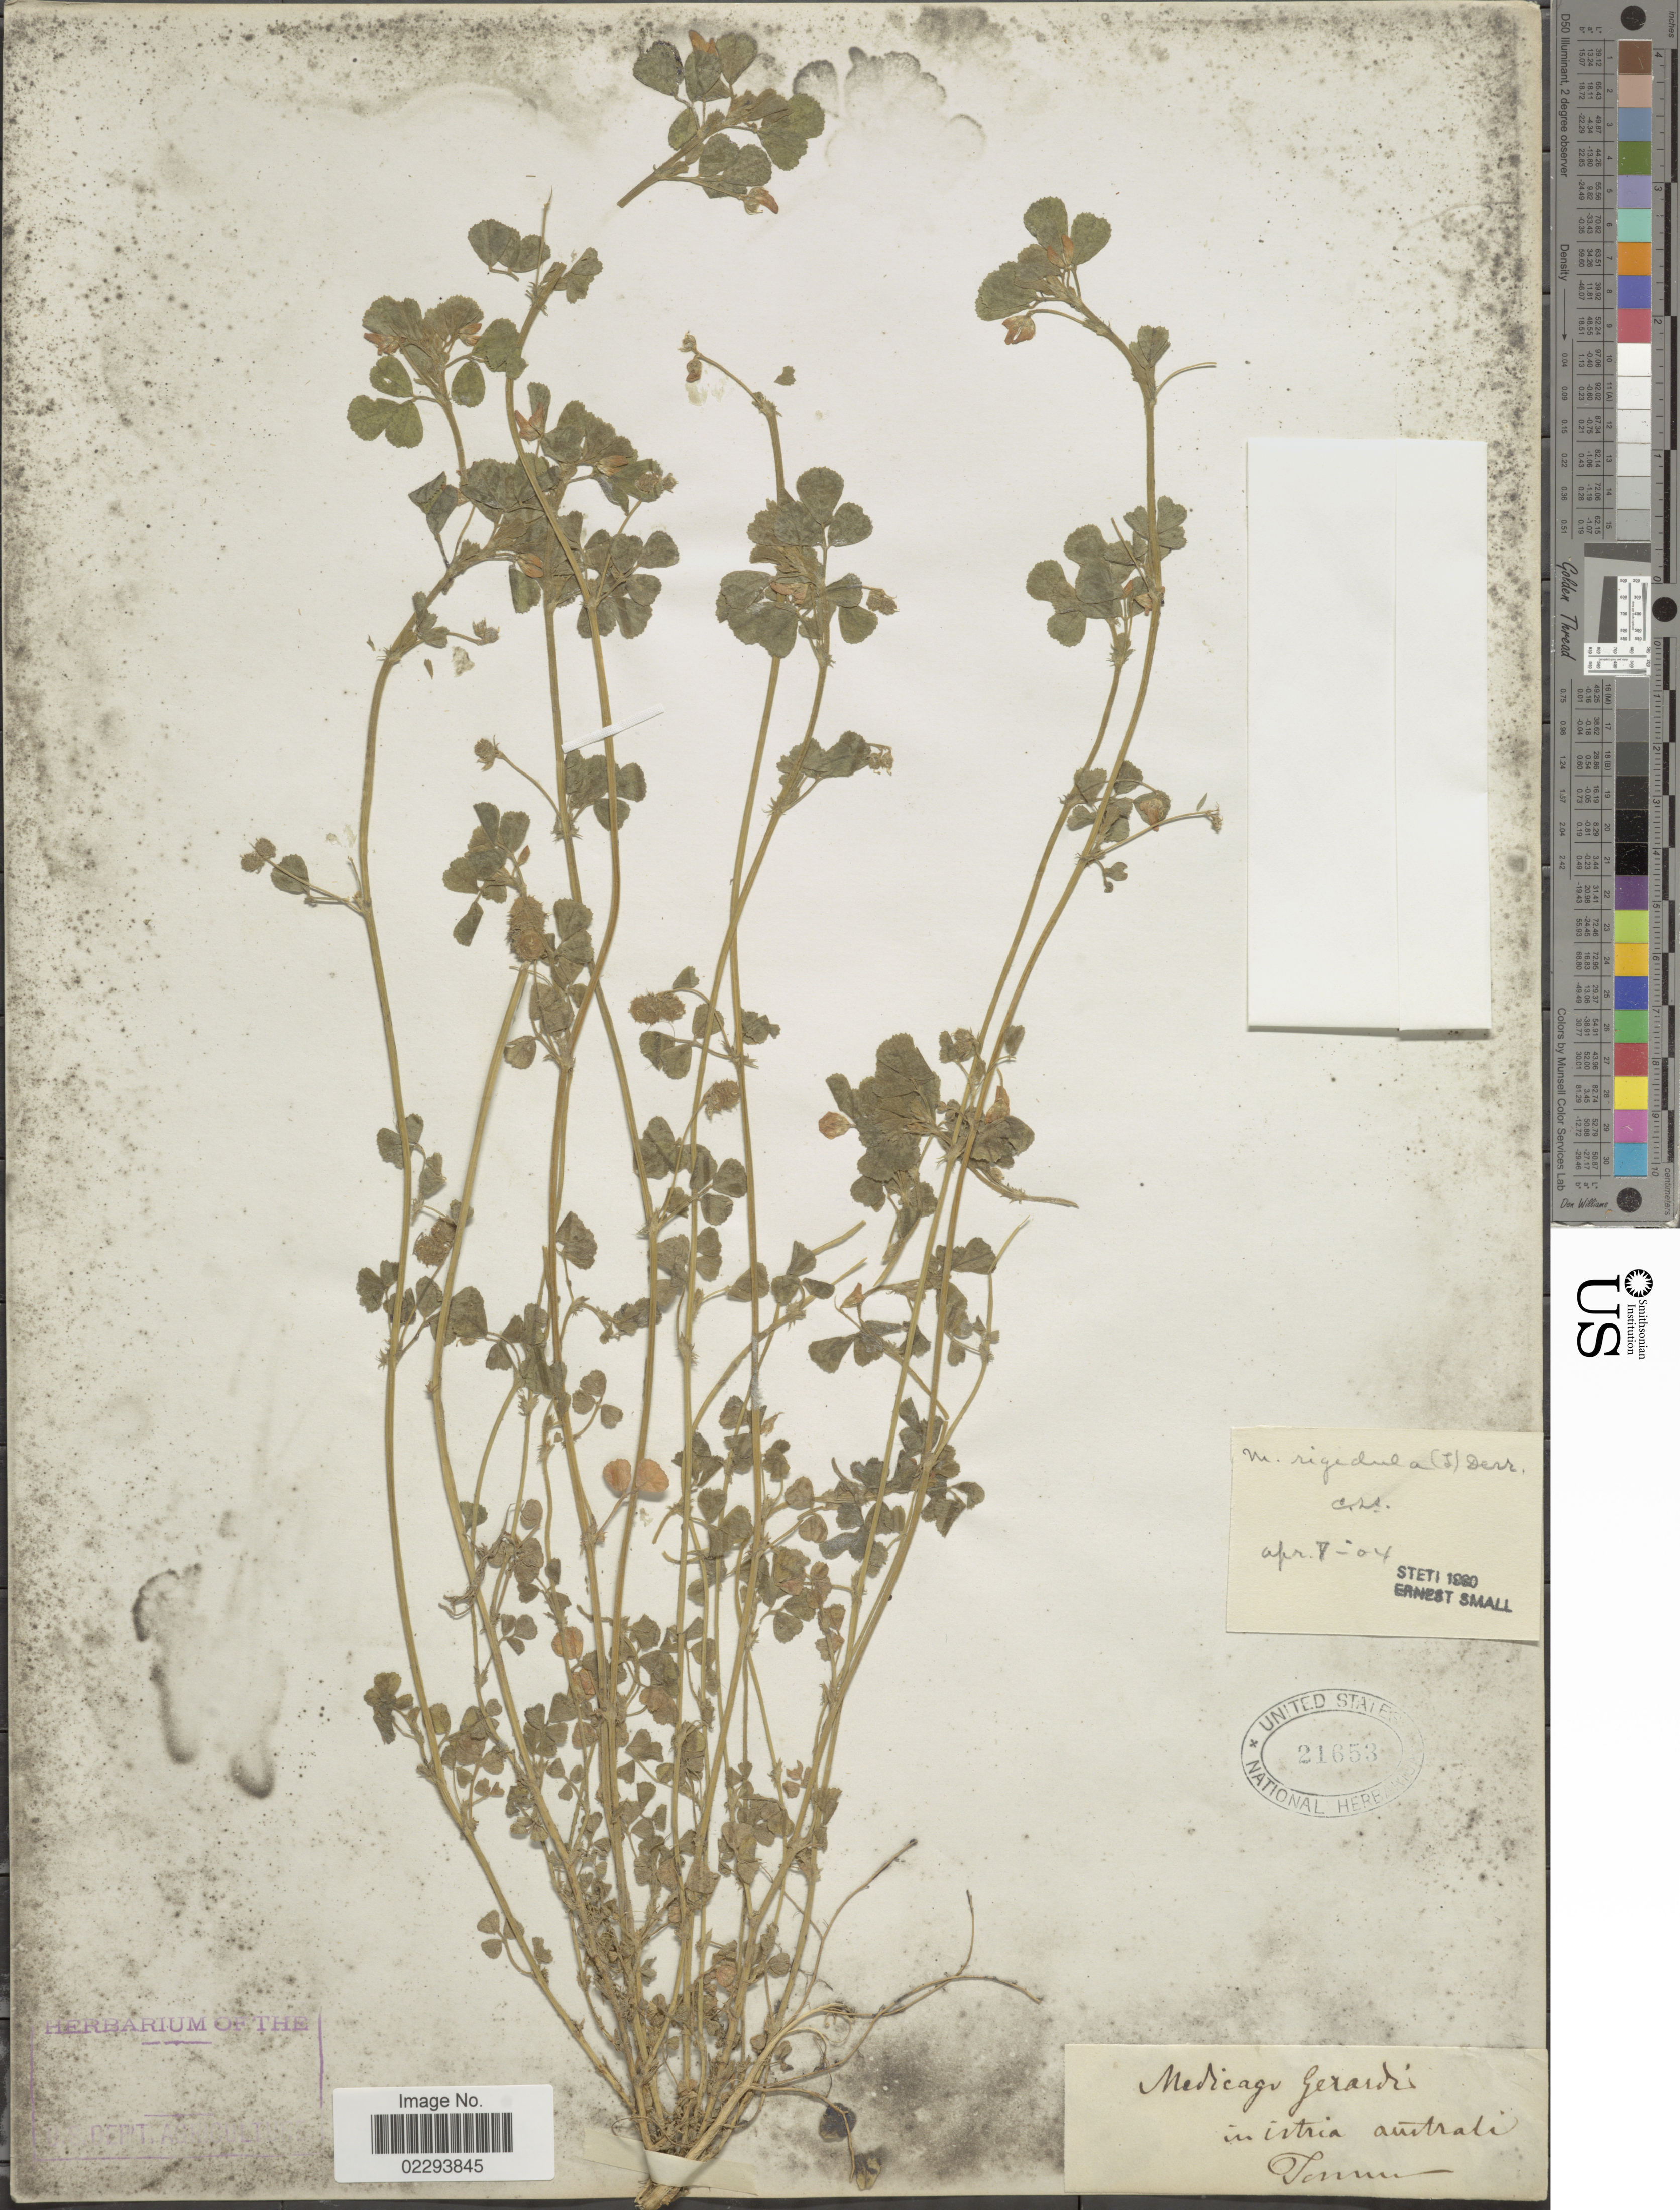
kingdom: Plantae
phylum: Tracheophyta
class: Magnoliopsida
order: Fabales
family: Fabaceae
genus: Medicago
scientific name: Medicago rigidula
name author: (L.) All.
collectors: Tommasini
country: Croatia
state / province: Istria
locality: In Istria australi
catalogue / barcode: US 21653